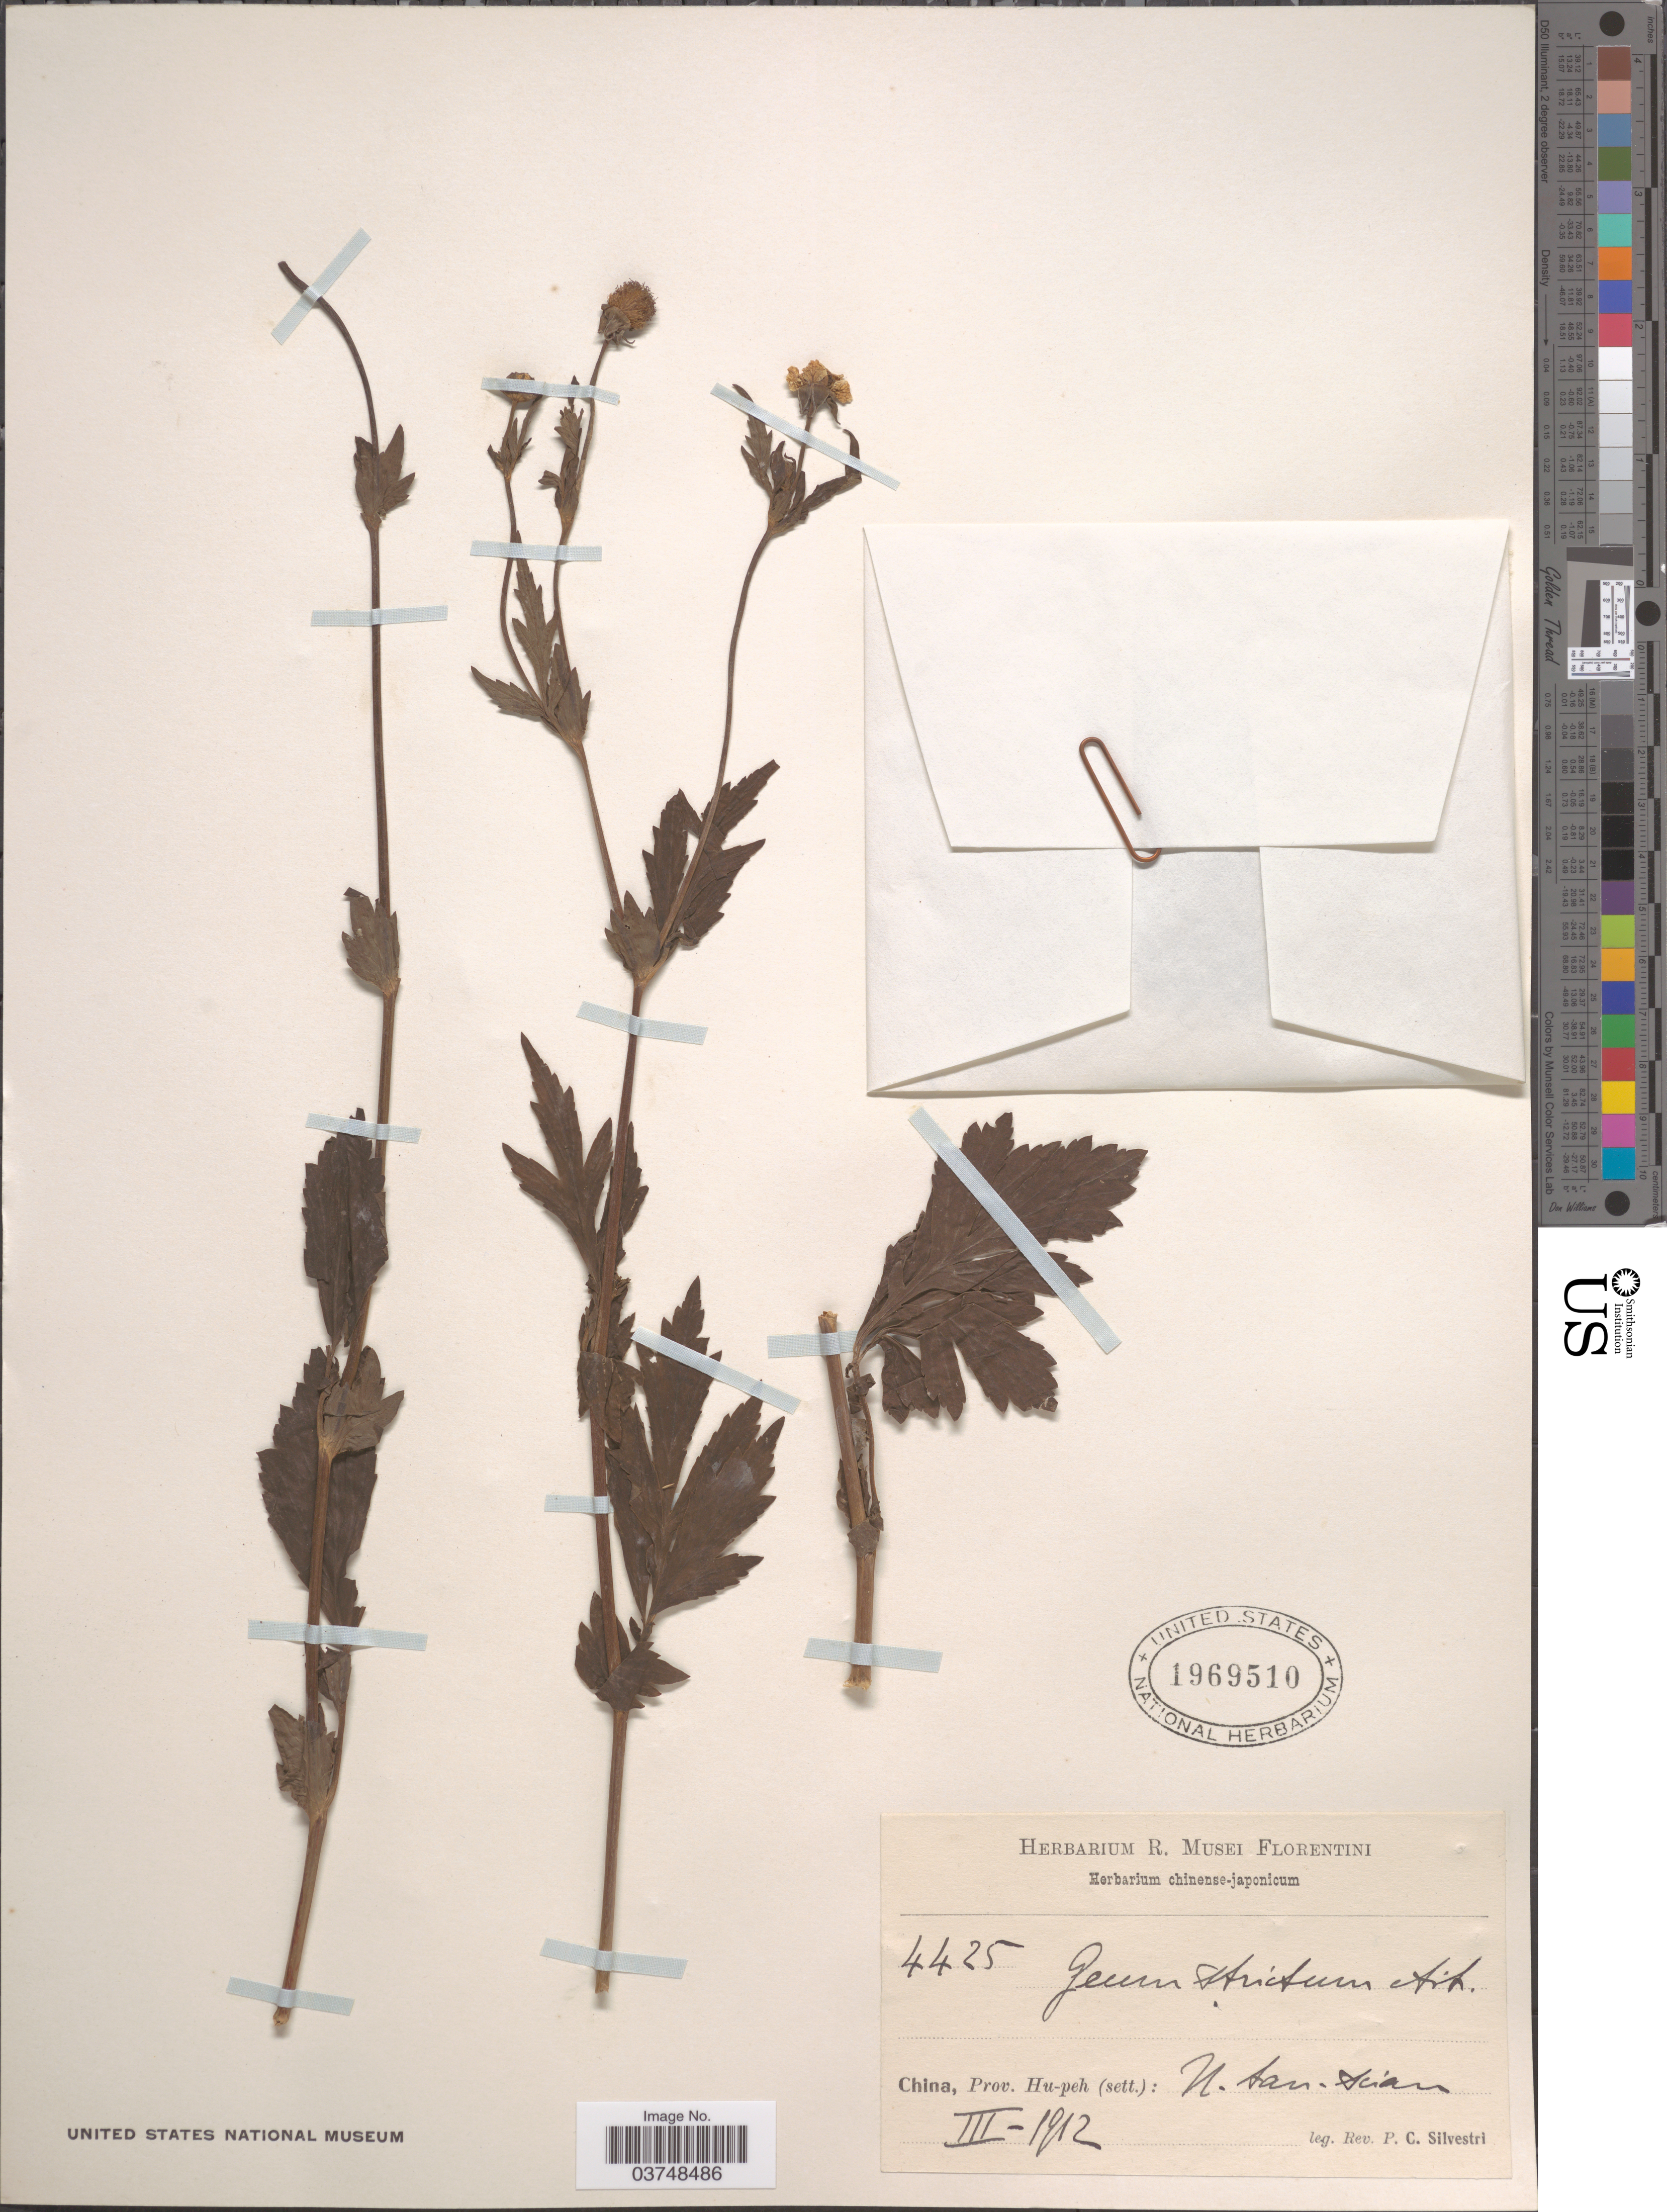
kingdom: Plantae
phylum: Tracheophyta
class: Magnoliopsida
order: Rosales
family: Rosaceae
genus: Geum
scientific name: Geum strictum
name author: Aiton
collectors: P. Silvestri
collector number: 4425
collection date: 1912-03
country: China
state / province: Hubei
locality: Prov. Hu-peh (sett.): N. San. Hsian [interpreted].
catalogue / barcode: US 1969510